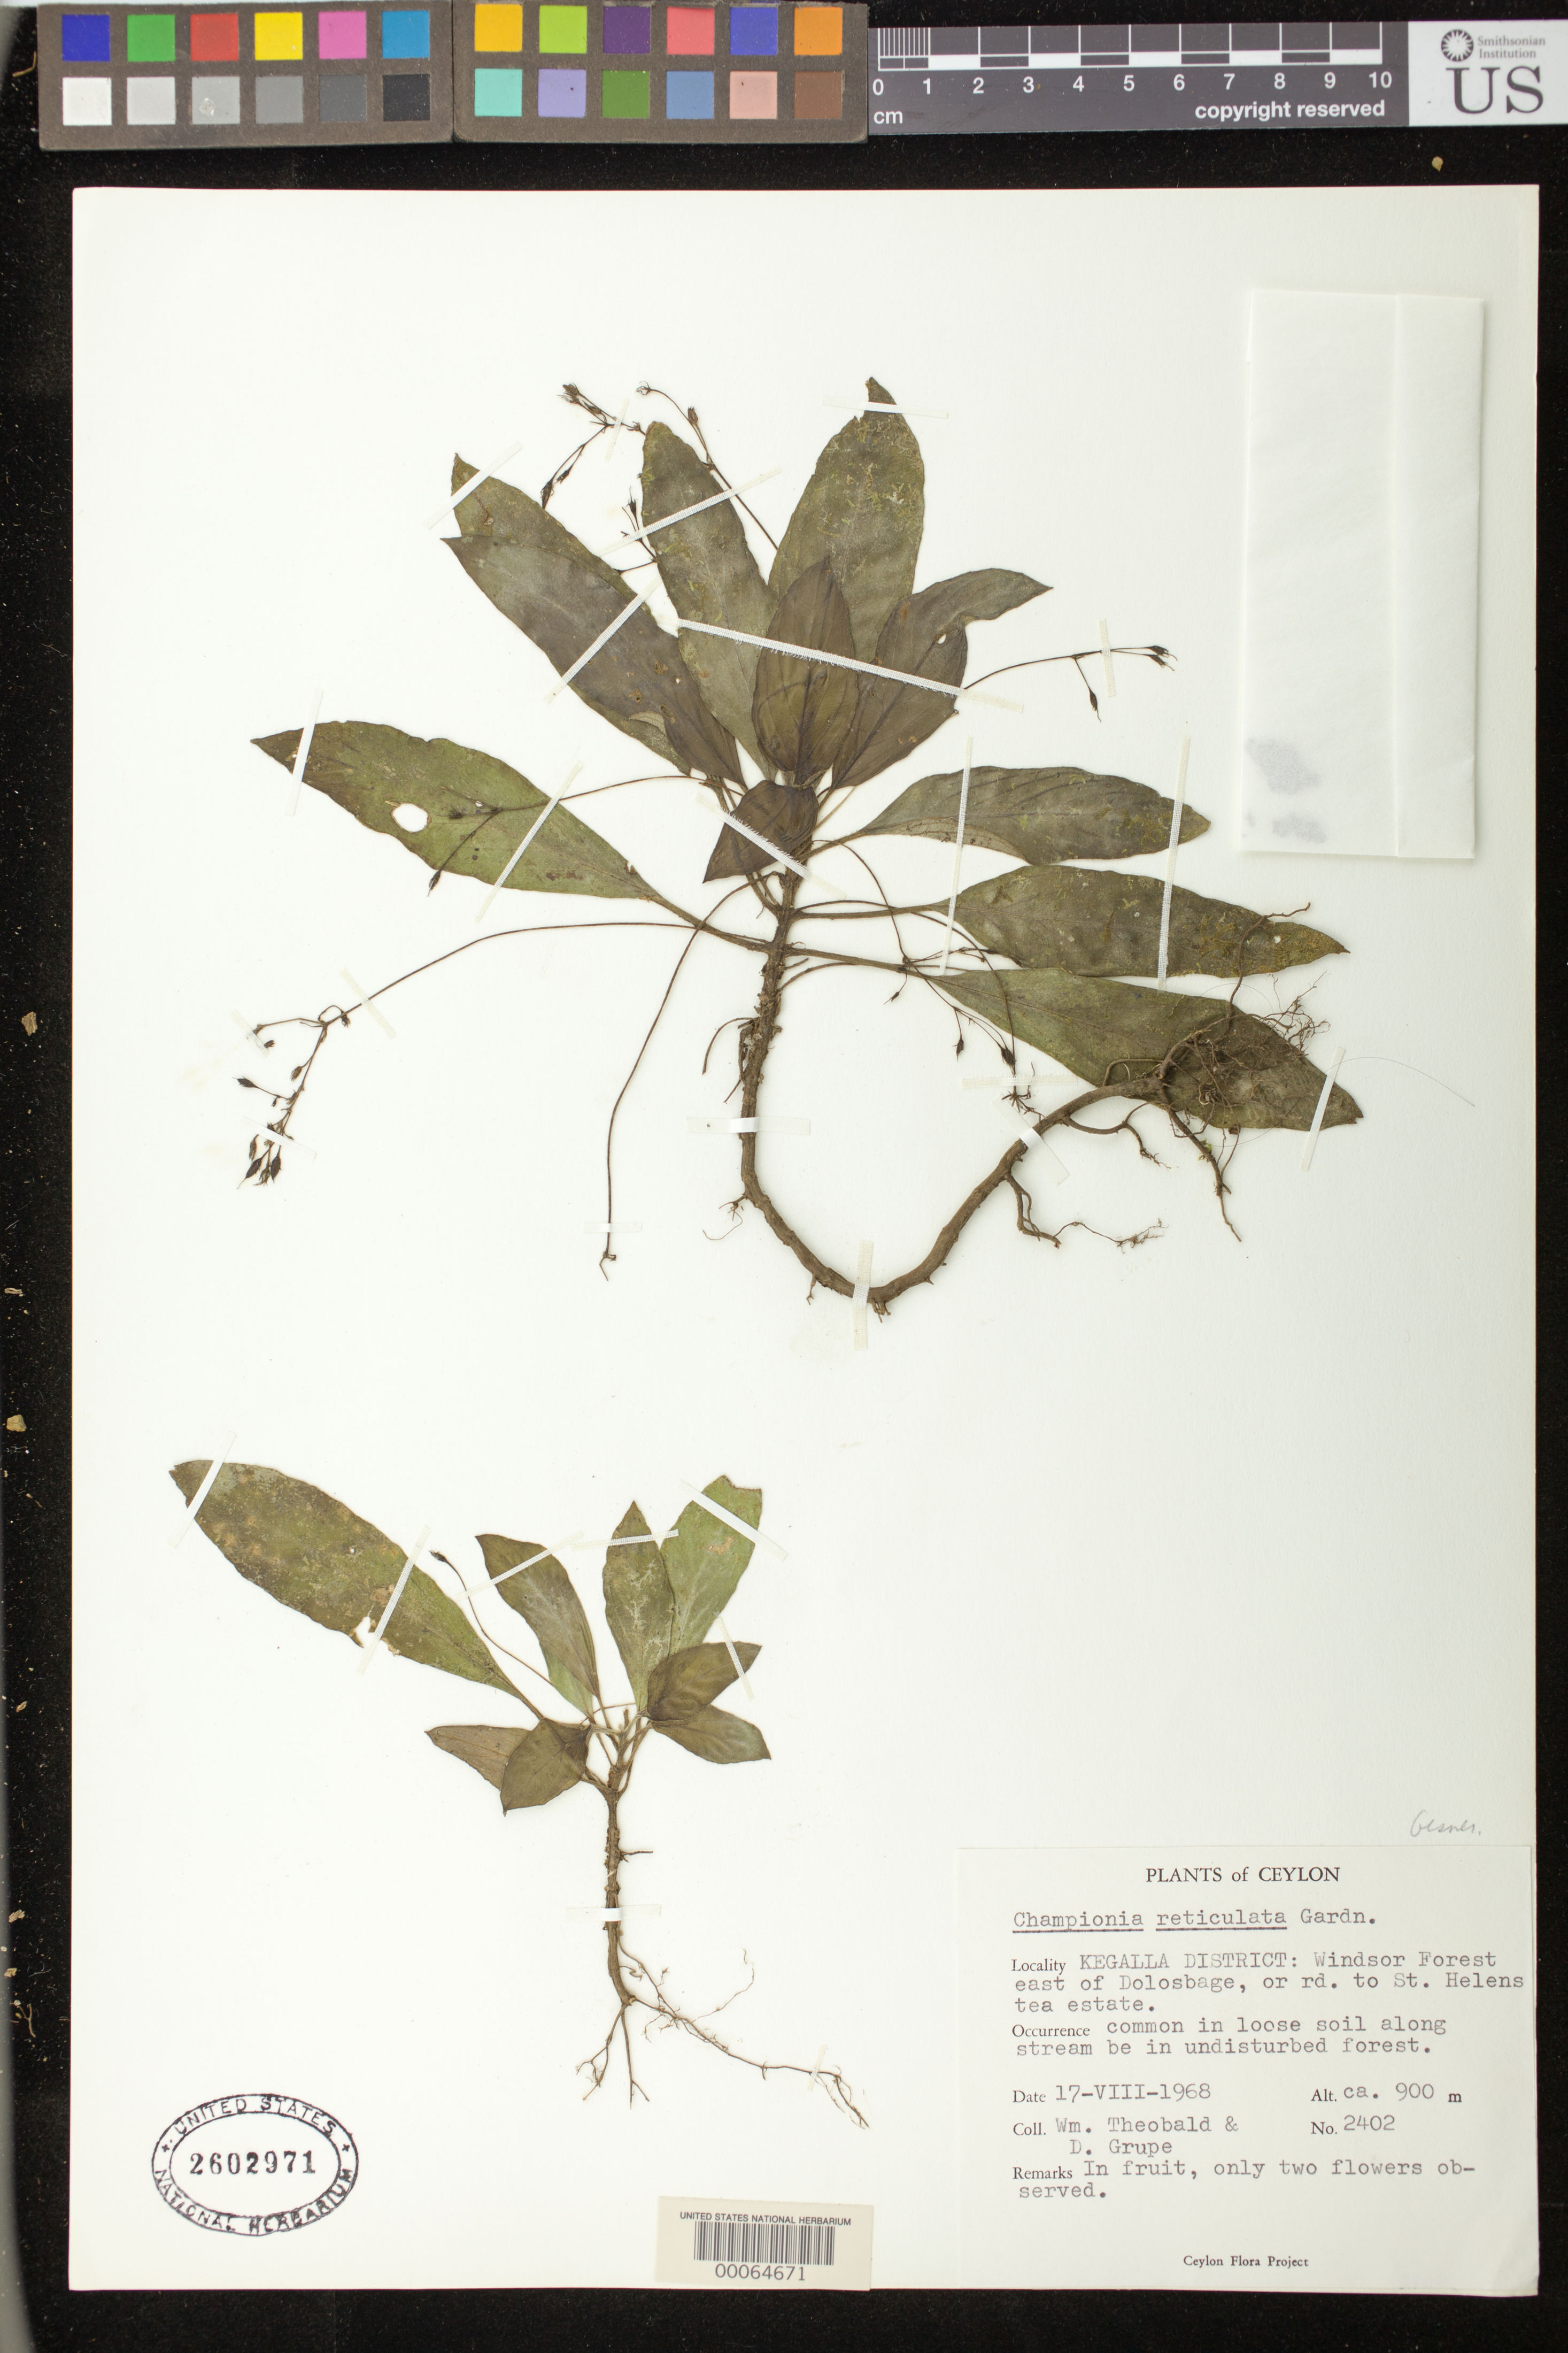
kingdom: Plantae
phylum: Tracheophyta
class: Magnoliopsida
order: Lamiales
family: Gesneriaceae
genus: Championia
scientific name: Championia reticulata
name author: Gardner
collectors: W. Theobald & D. Grupe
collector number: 2402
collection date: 1968-08-17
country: Sri Lanka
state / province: Sabaragamuwa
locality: Kegalla District: Windsor Forest east of Dolosbage, on rd. to St. Helens tea estate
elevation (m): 900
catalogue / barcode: US 2602971